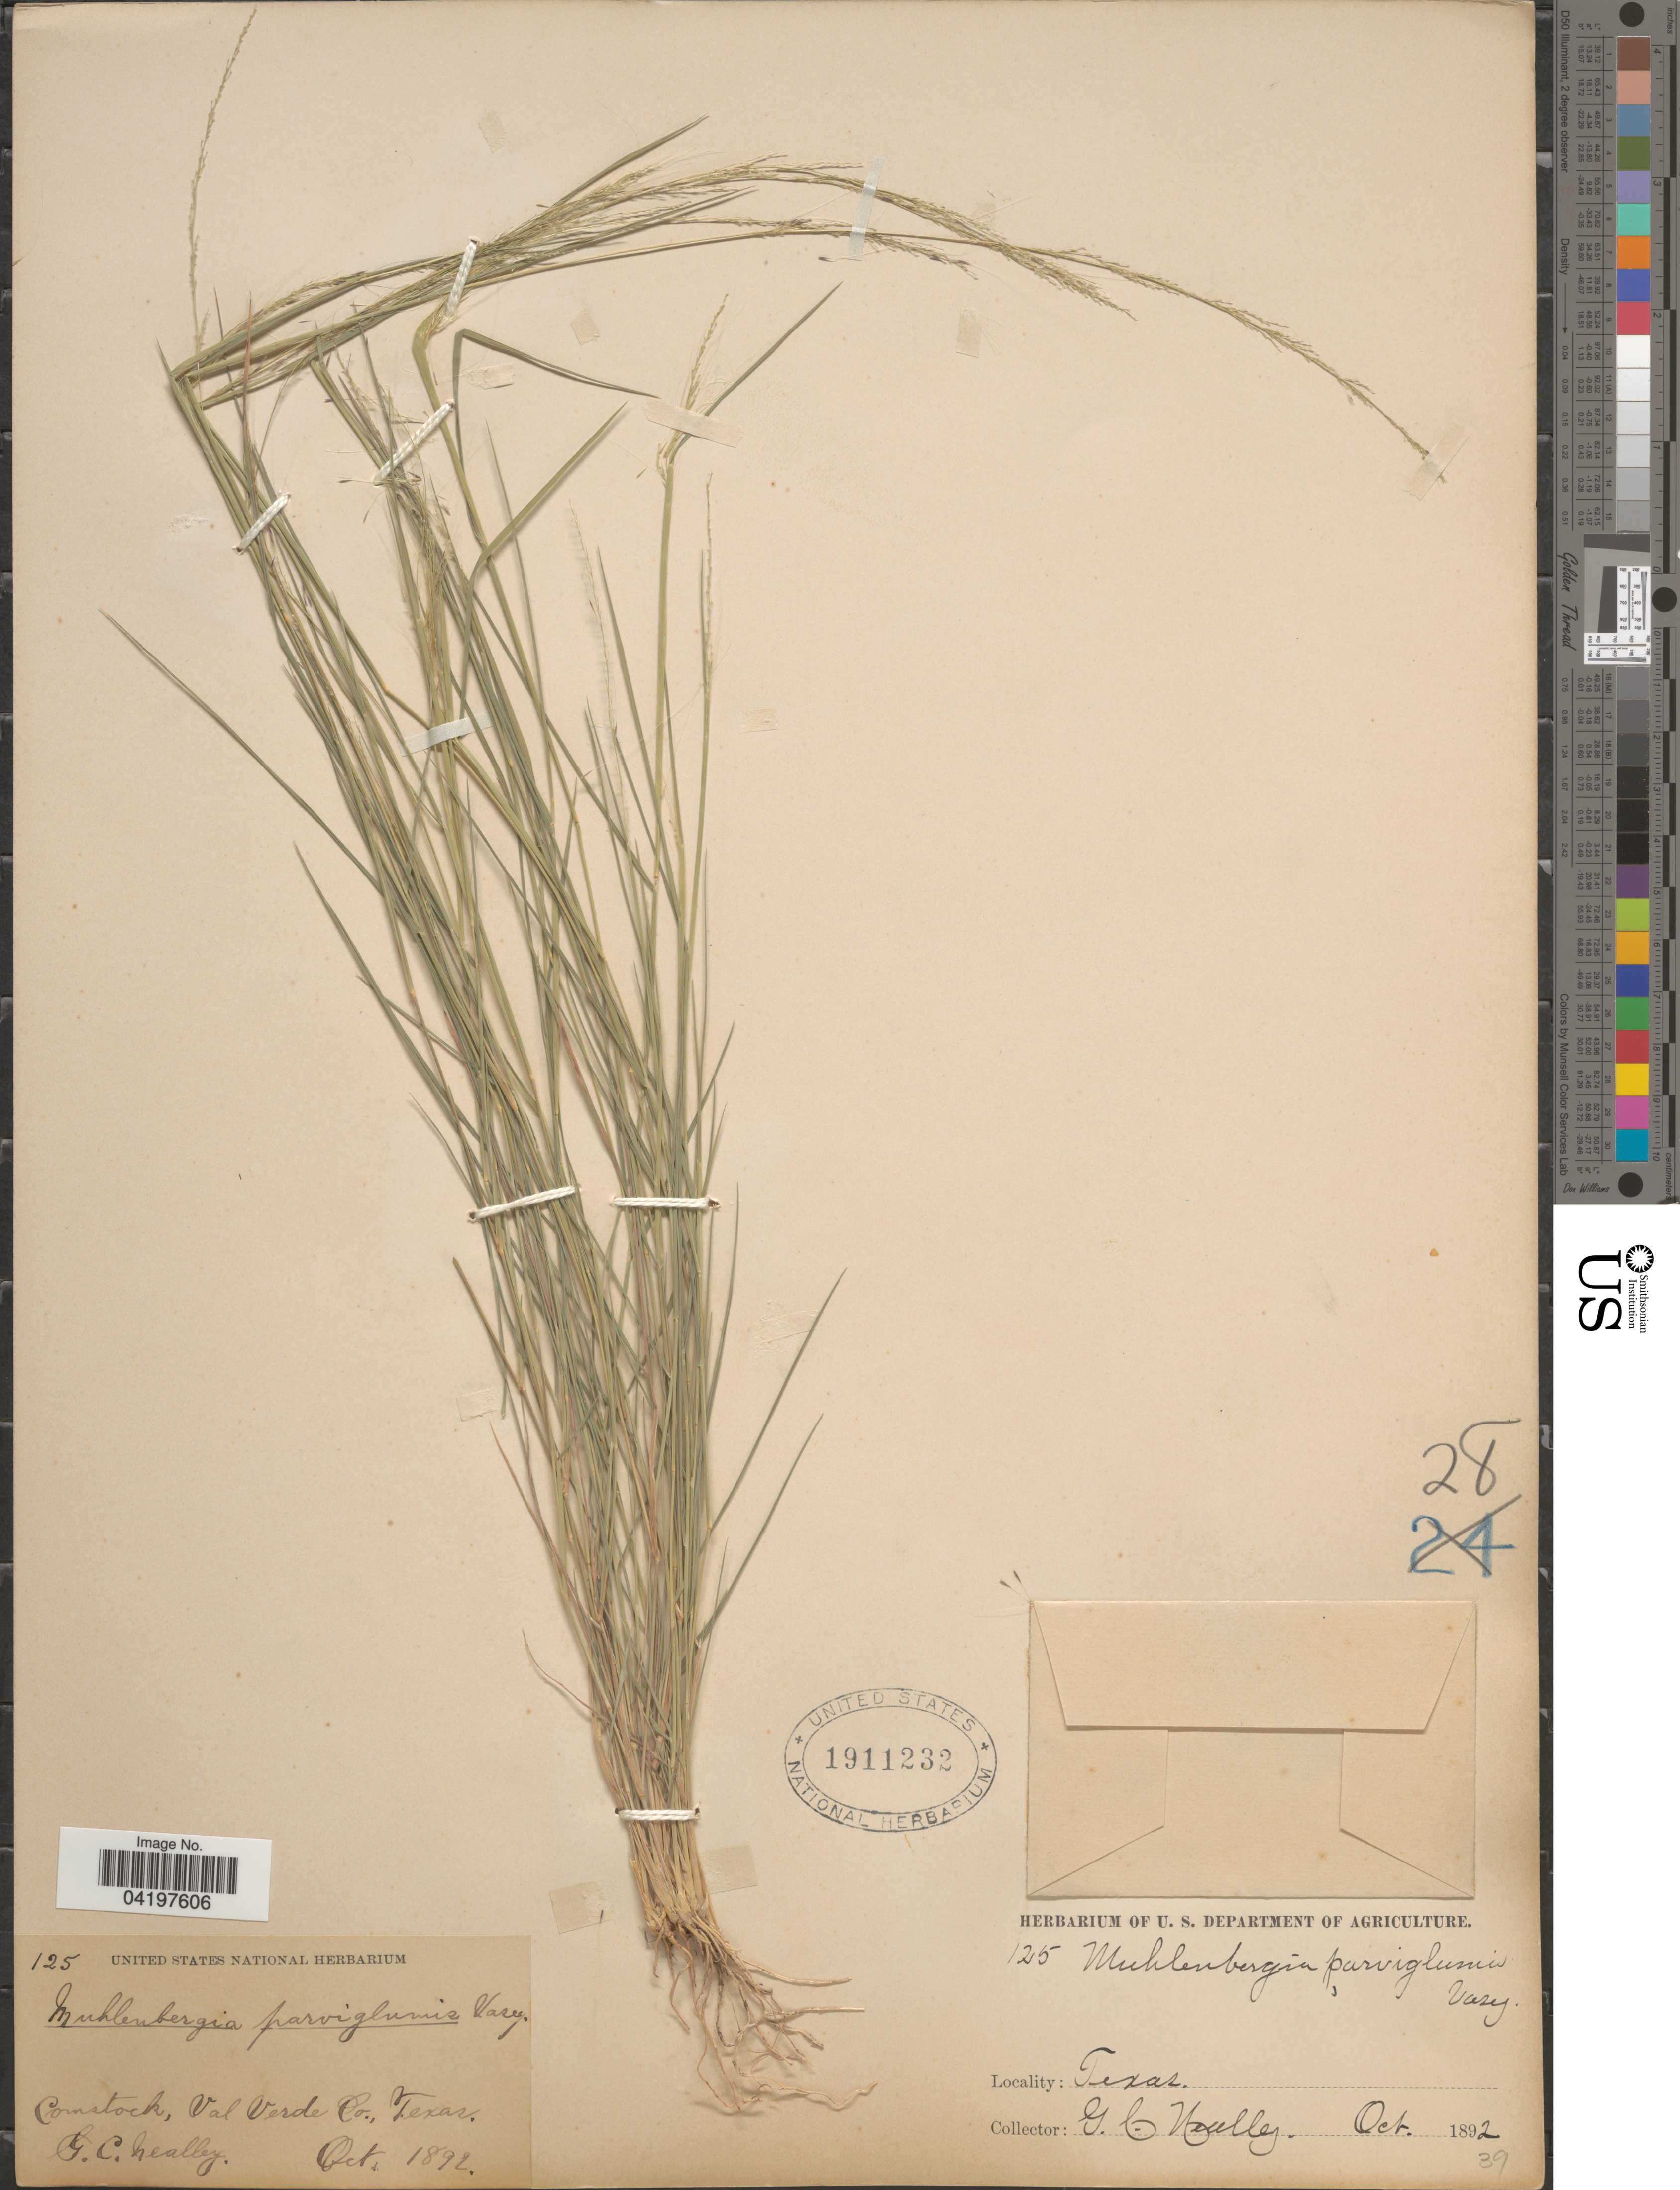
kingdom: Plantae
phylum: Tracheophyta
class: Liliopsida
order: Poales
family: Poaceae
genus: Muhlenbergia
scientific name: Muhlenbergia spiciformis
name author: Trin.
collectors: G. C. Nealley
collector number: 125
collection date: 1892-10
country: United States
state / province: Texas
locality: Cornstock, Val Verde Co.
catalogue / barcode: US 1911232